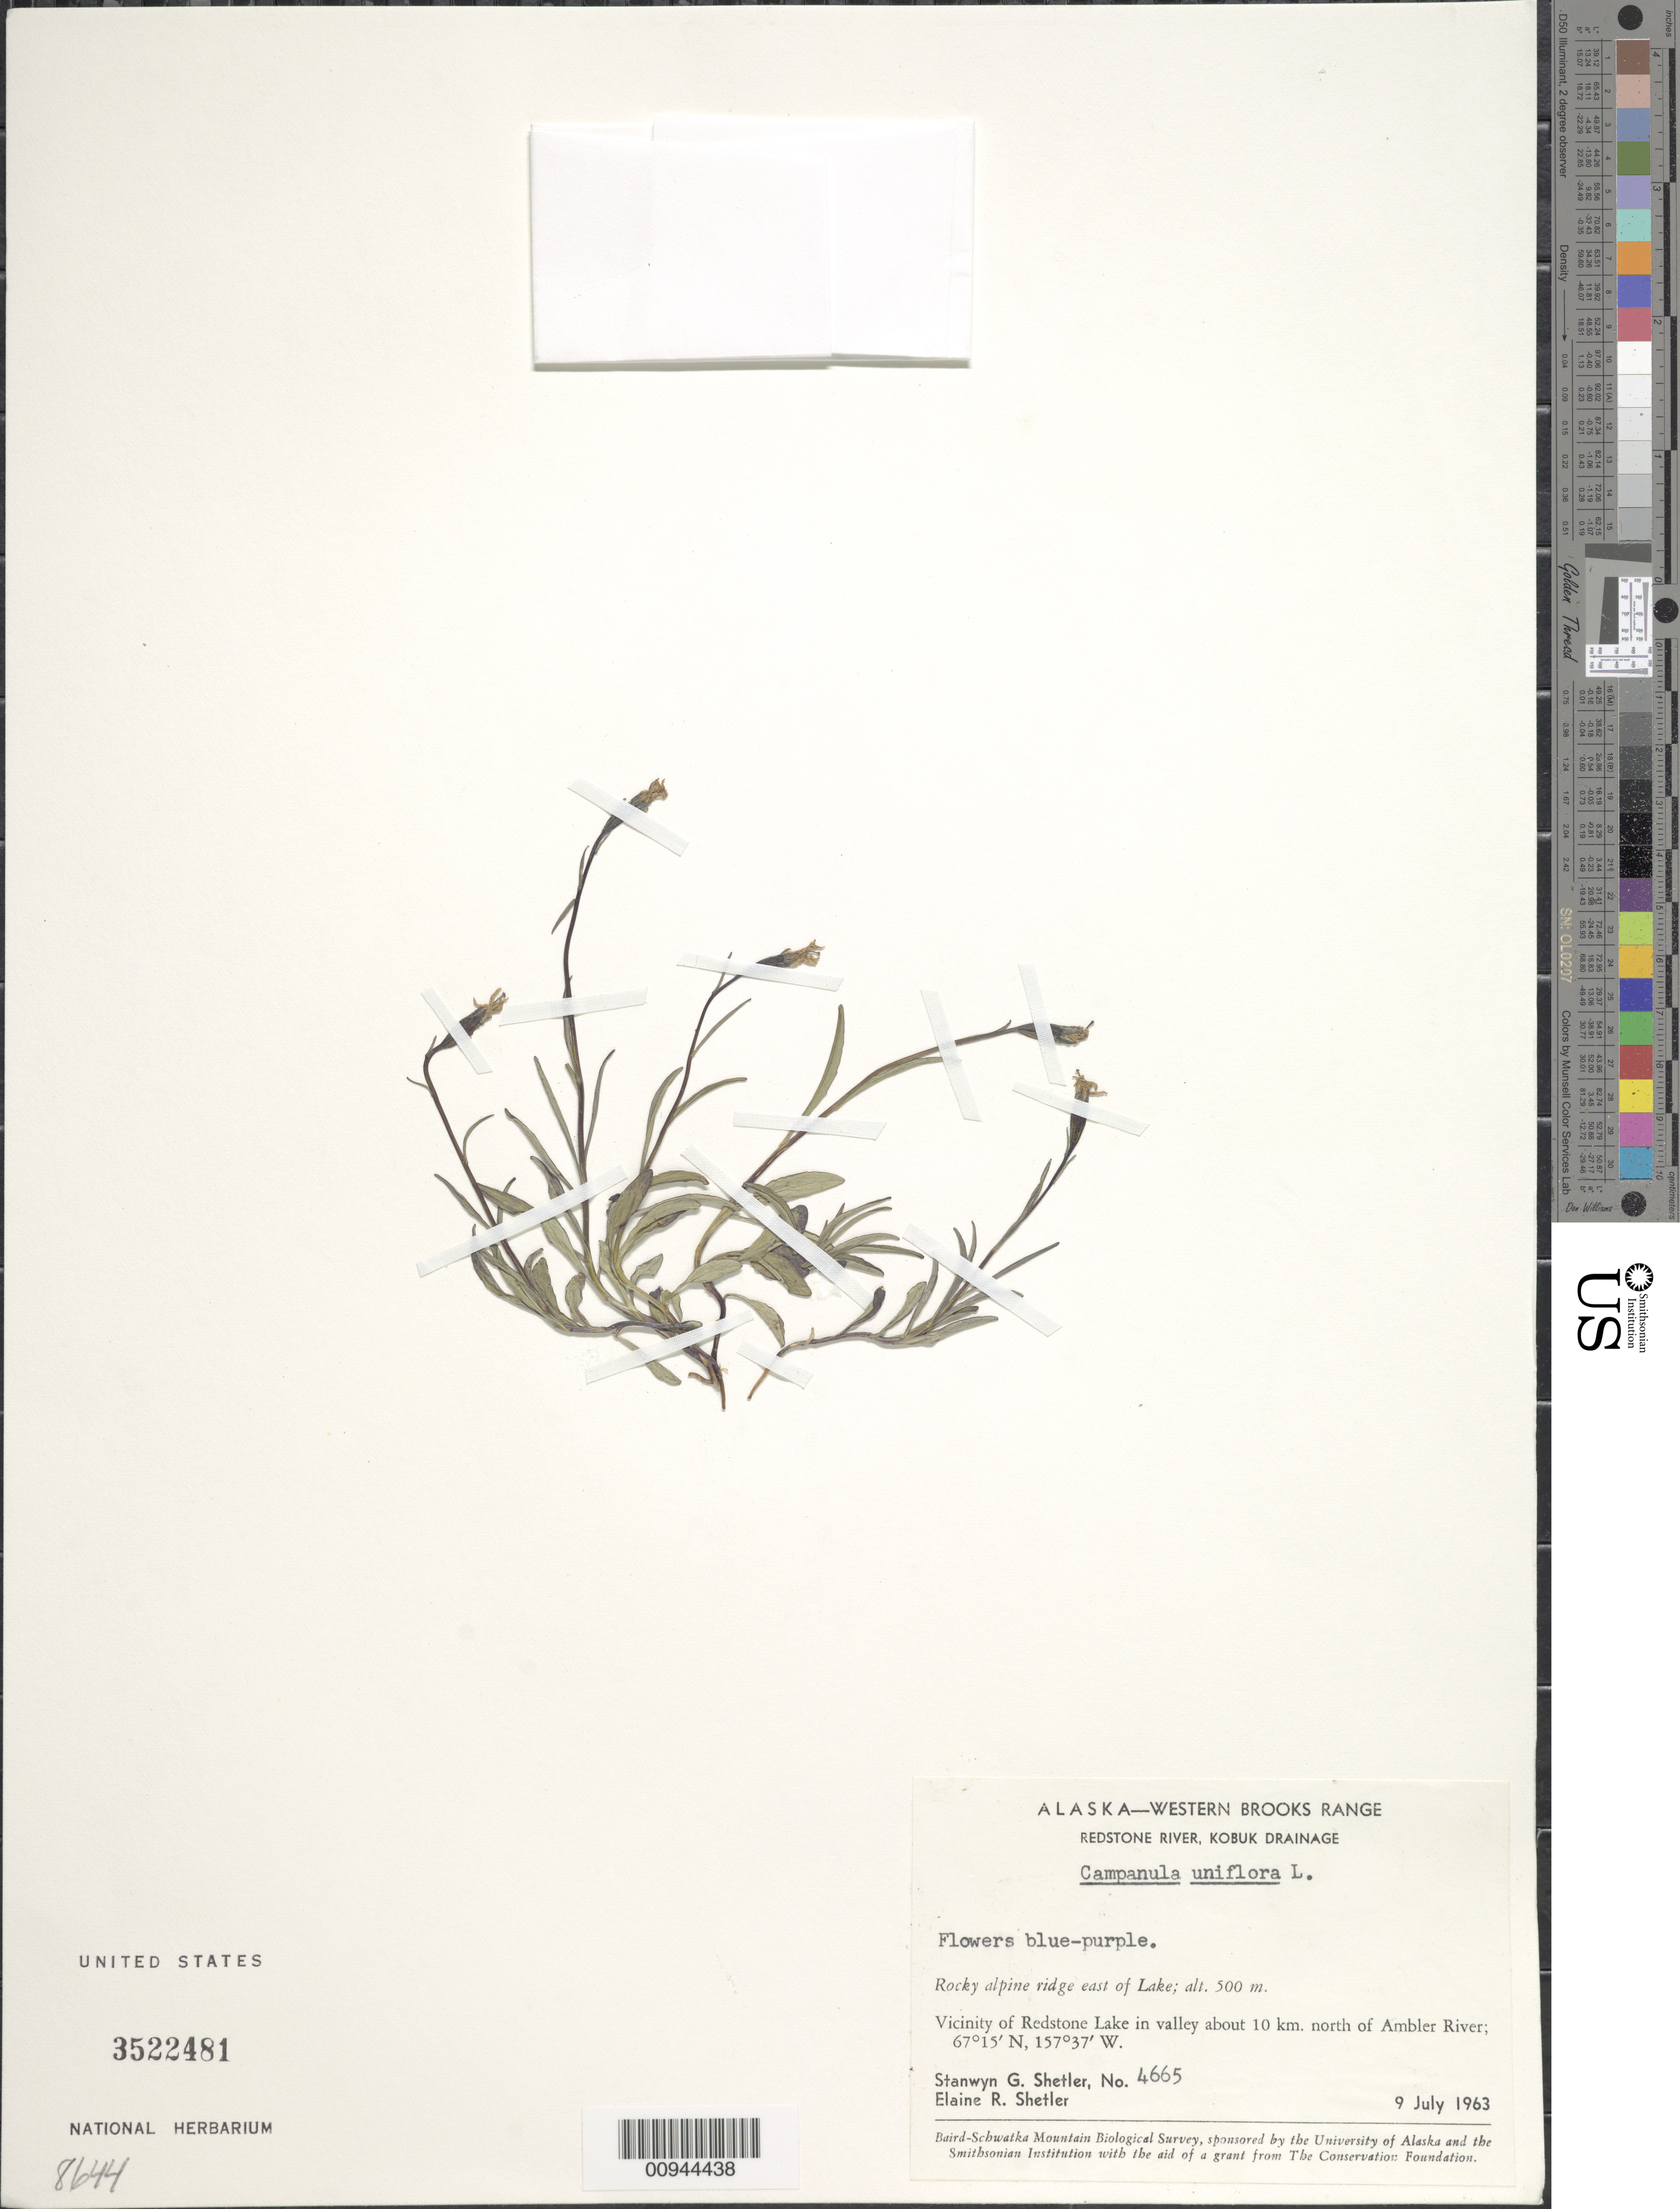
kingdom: Plantae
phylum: Tracheophyta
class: Magnoliopsida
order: Asterales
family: Campanulaceae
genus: Campanula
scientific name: Campanula uniflora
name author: L.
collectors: S. Shetler & E. R. Shetler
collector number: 4665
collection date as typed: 09 Jul 1963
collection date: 1963-07-09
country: United States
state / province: Alaska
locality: Vicinity of Redstone Lake in valley about 10 km. north of Ambler River. Western Brooks Range, Redstone River, Kobuk Drainage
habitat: Rocky alpine ridge east of Lake.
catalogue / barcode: US 3522481